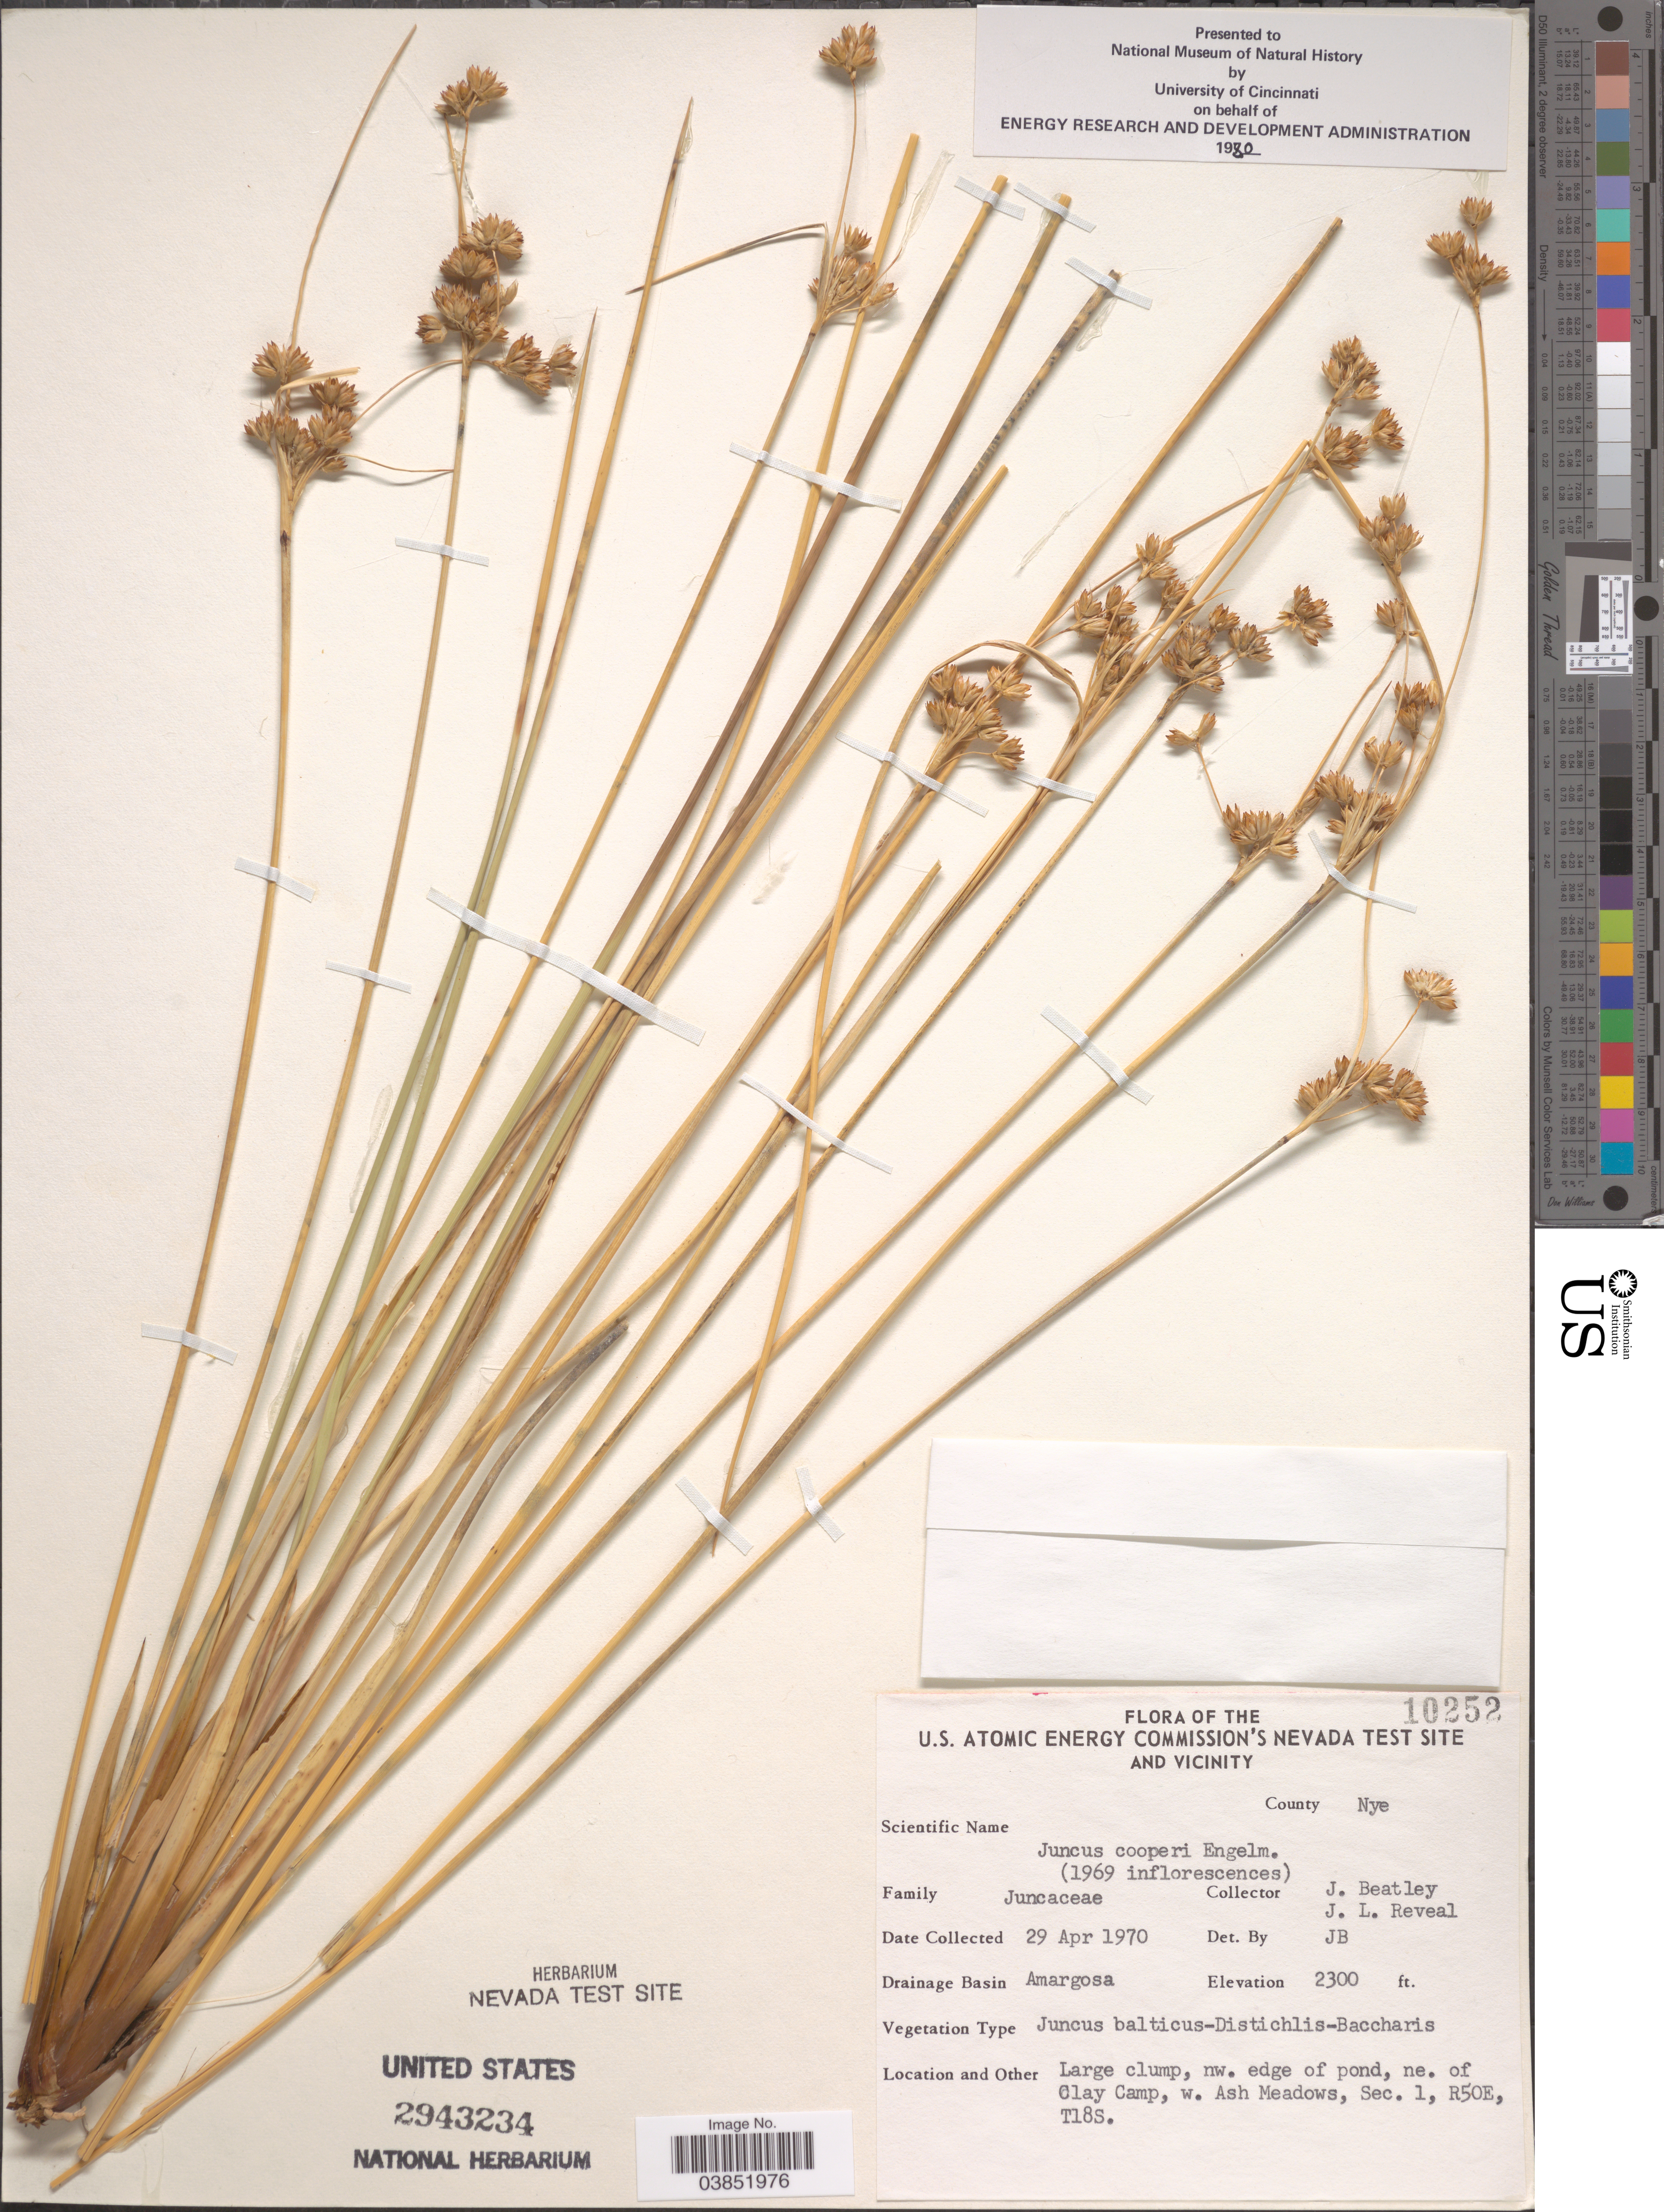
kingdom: Plantae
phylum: Tracheophyta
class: Liliopsida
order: Poales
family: Juncaceae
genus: Juncus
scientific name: Juncus cooperi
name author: Engelm.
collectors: J. C. Beatley & J. L. Reveal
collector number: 10252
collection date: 1970-04-29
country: United States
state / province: Nevada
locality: County Nye. Drainage Basin Amargosa. Large clump, nw. edge of pond, ne. of Clay Camp, w. Ash Meadows, Sec. 1, R50E, T18S.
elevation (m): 701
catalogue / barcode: US 2943234